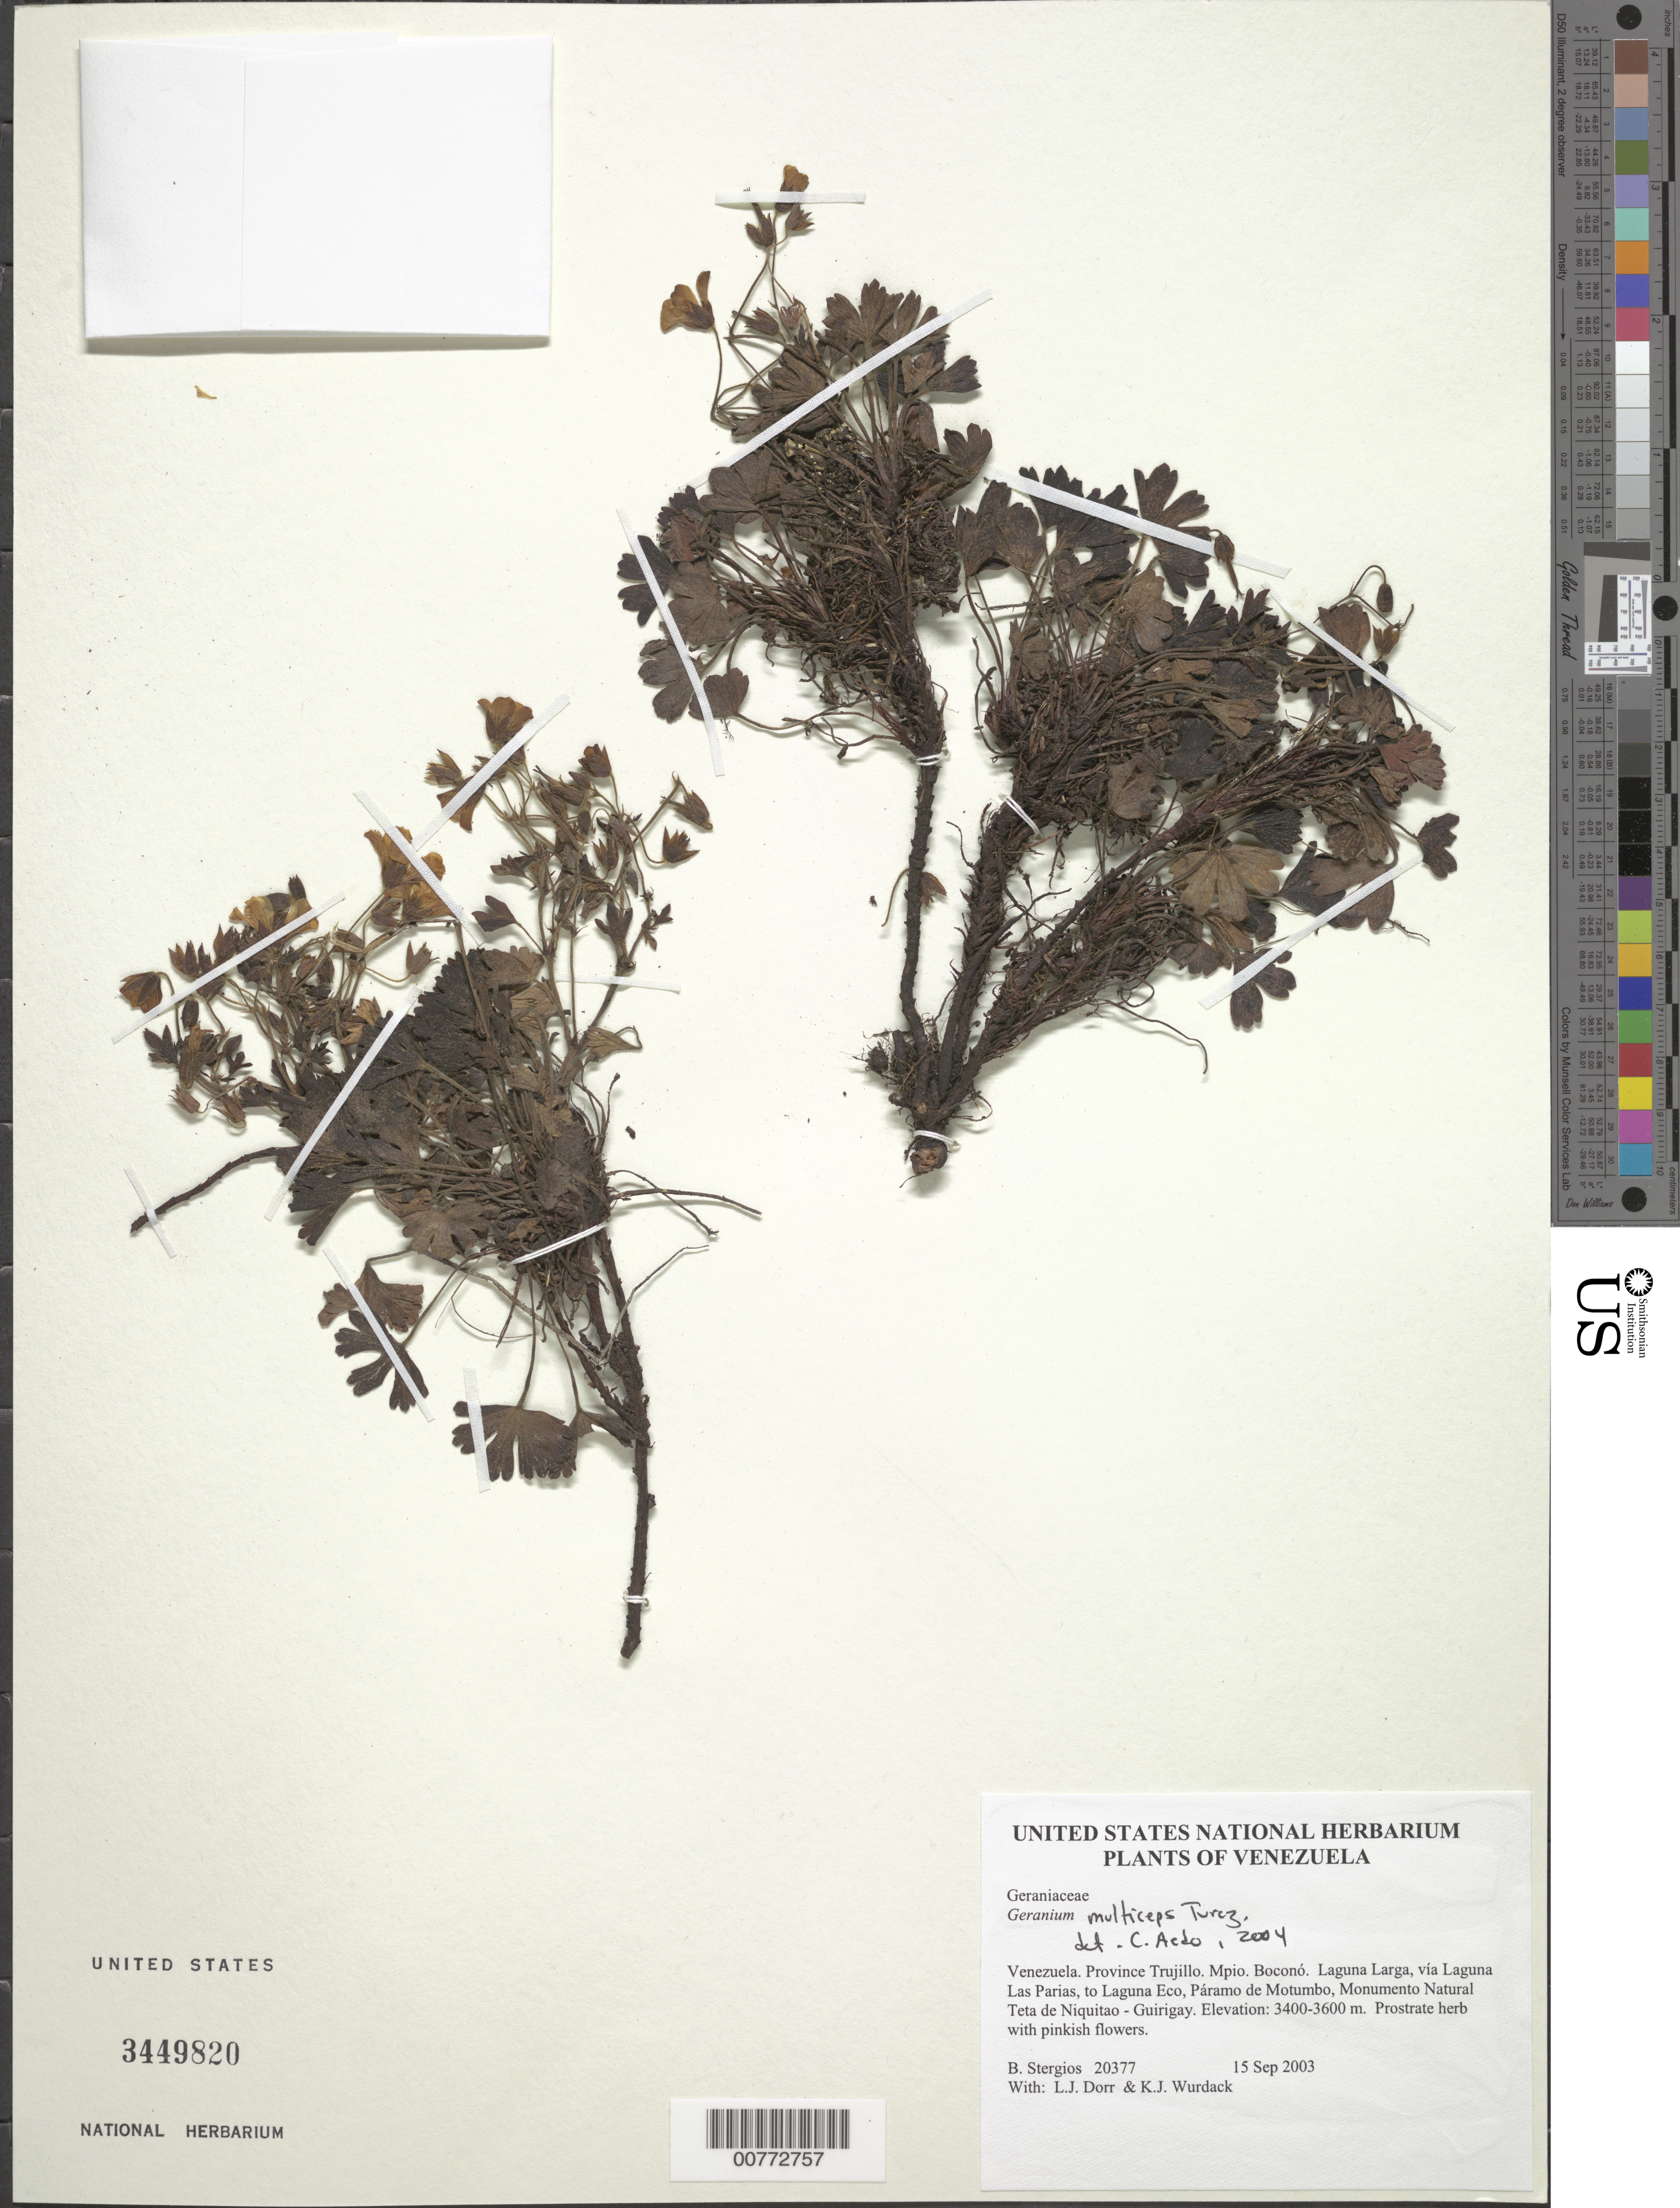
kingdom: Plantae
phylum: Tracheophyta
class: Magnoliopsida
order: Geraniales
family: Geraniaceae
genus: Geranium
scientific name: Geranium multiceps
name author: Turcz.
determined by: Aedo, C.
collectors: B. G. Stergios, L. J. Dorr & K. Wurdack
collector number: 20377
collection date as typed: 15 Sep 2003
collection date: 2003-09-15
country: Venezuela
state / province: Trujillo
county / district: Boconó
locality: Laguna Larga, vía Laguna Las Parias, to Laguna Eco, Páramo de Motumbo, Monumento Natural Teta de Niquitao - Guirigay.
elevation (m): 3400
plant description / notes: MA, PORT, US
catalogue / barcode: US 3449820